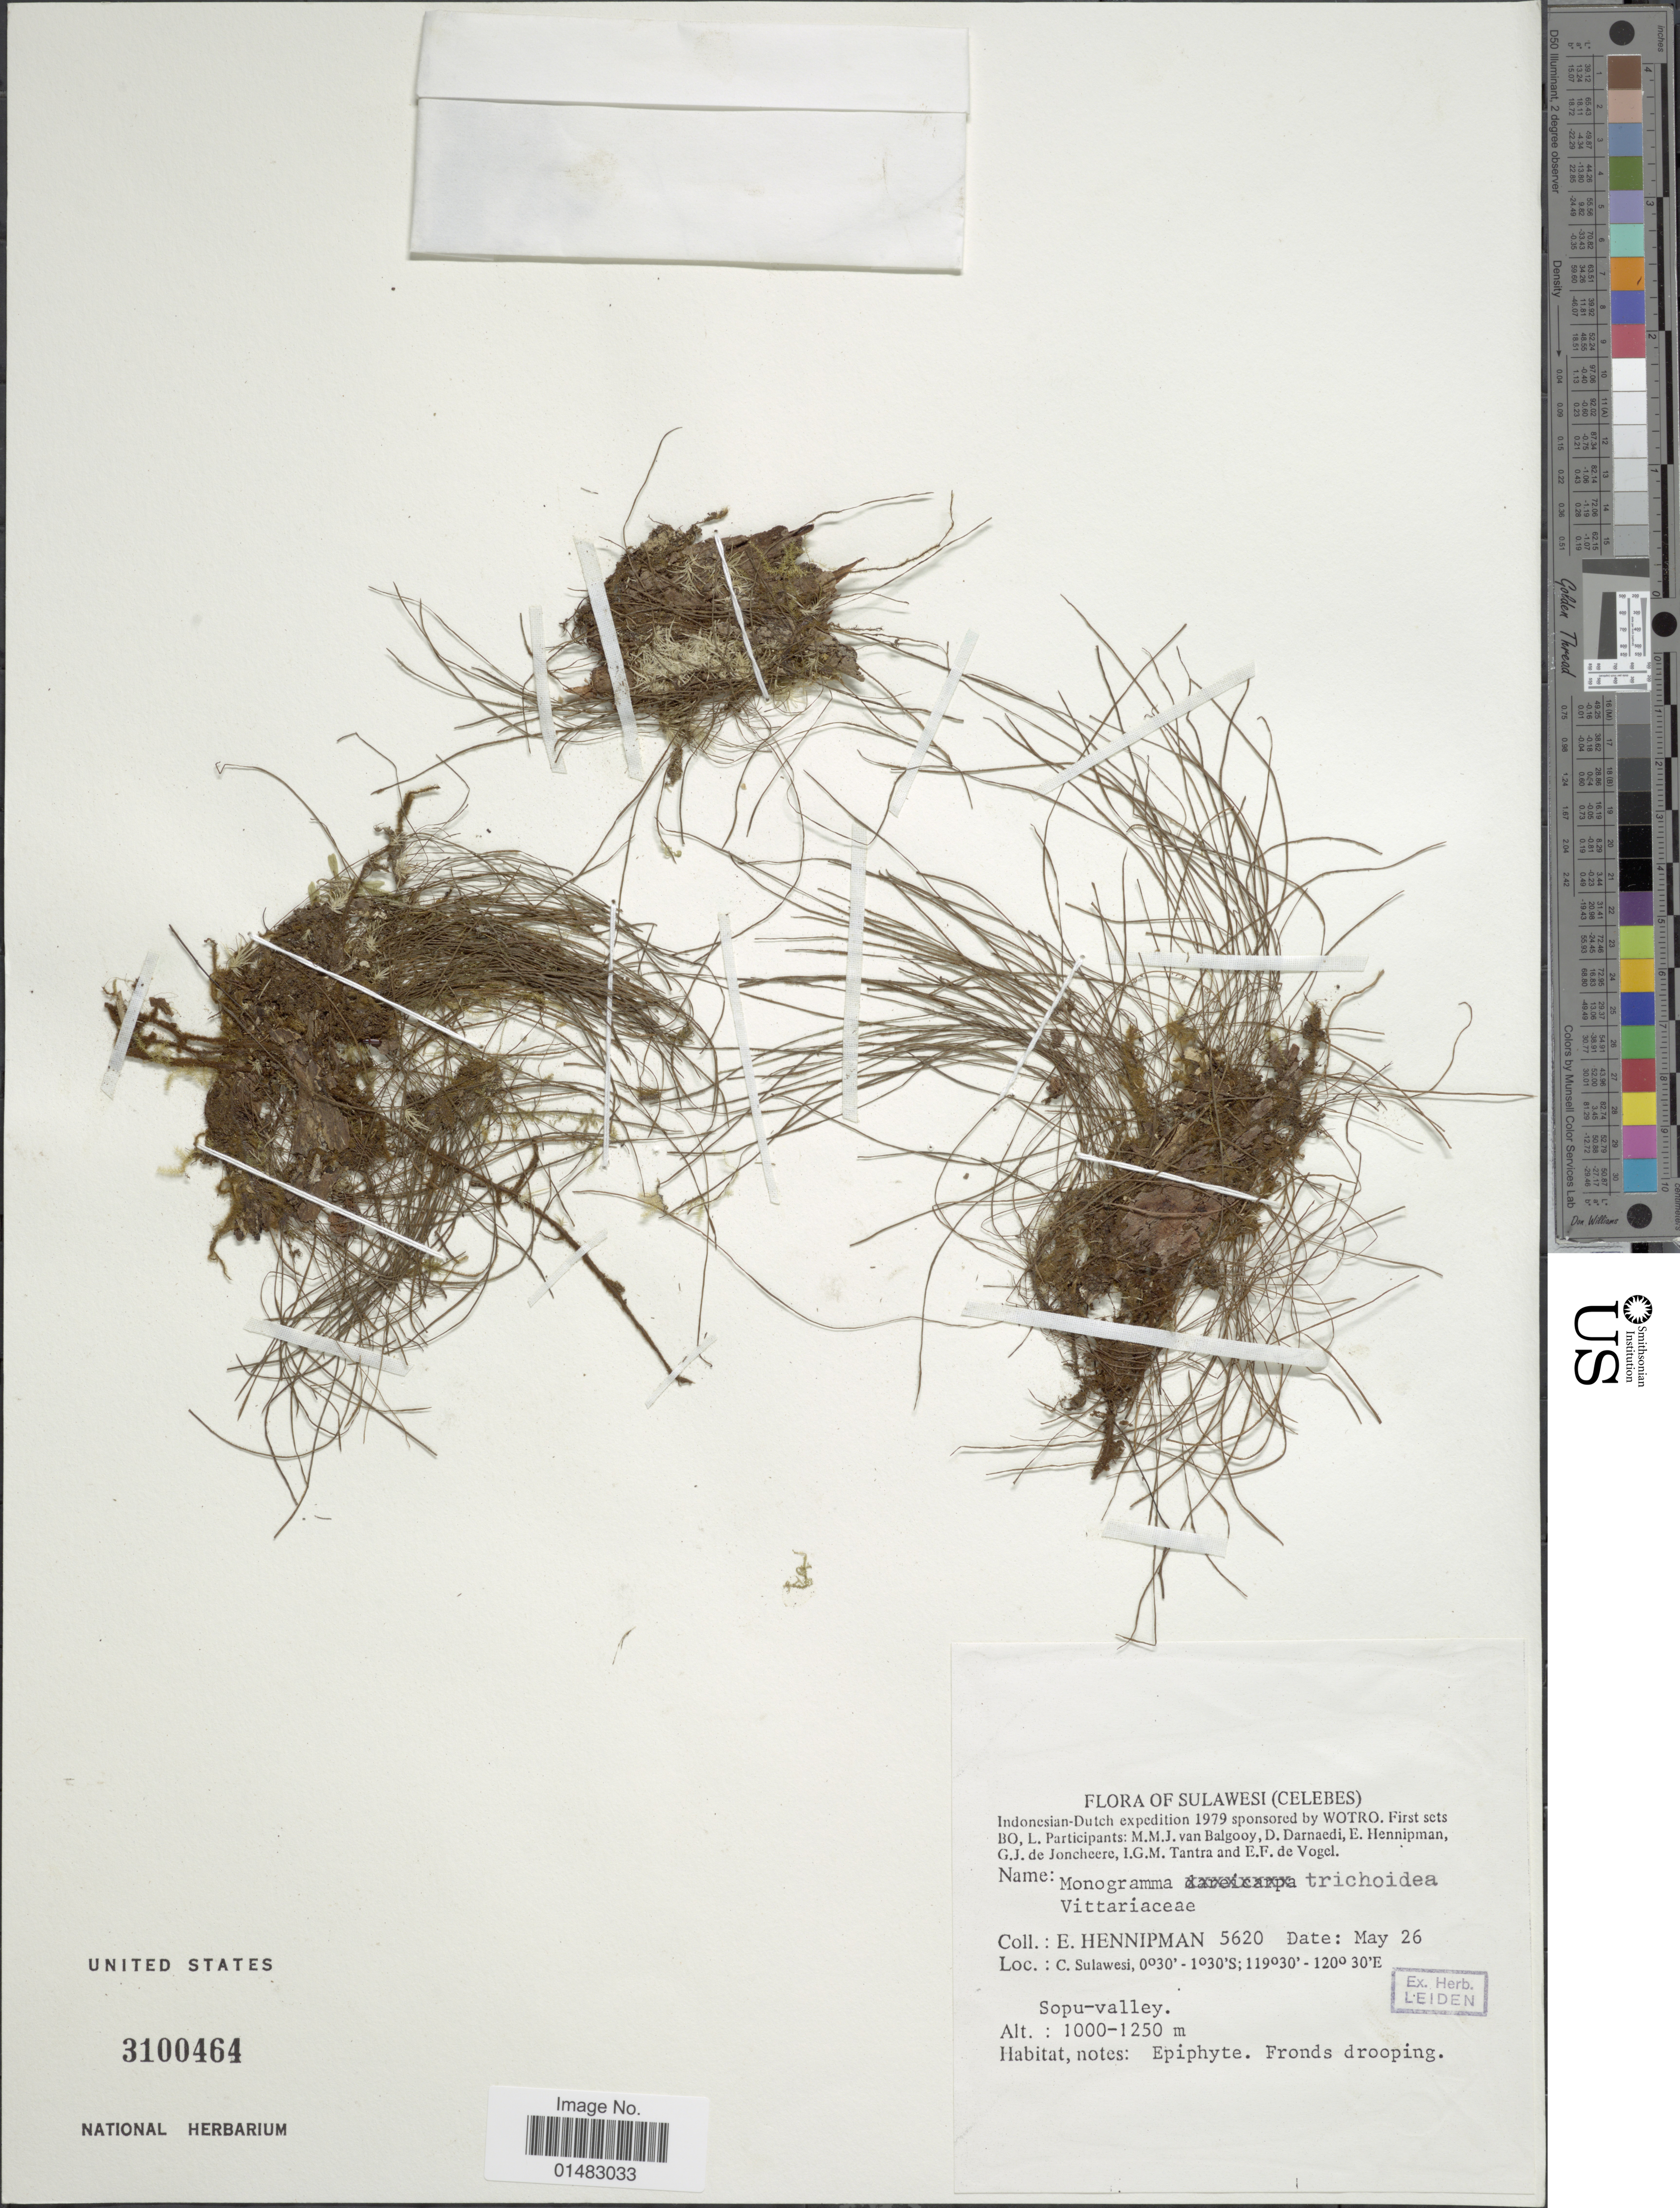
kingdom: Plantae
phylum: Tracheophyta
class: Polypodiopsida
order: Polypodiales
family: Pteridaceae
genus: Monogramma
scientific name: Monogramma trichoidea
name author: (Fée) Hook. & Baker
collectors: E. Hennipman, G.J. de Joncheere, J. Tantra & E. F. de Vogel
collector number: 5620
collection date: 1979-05-26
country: Indonesia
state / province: Sulawesi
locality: Sopu-valley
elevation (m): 1000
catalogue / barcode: US 3100464